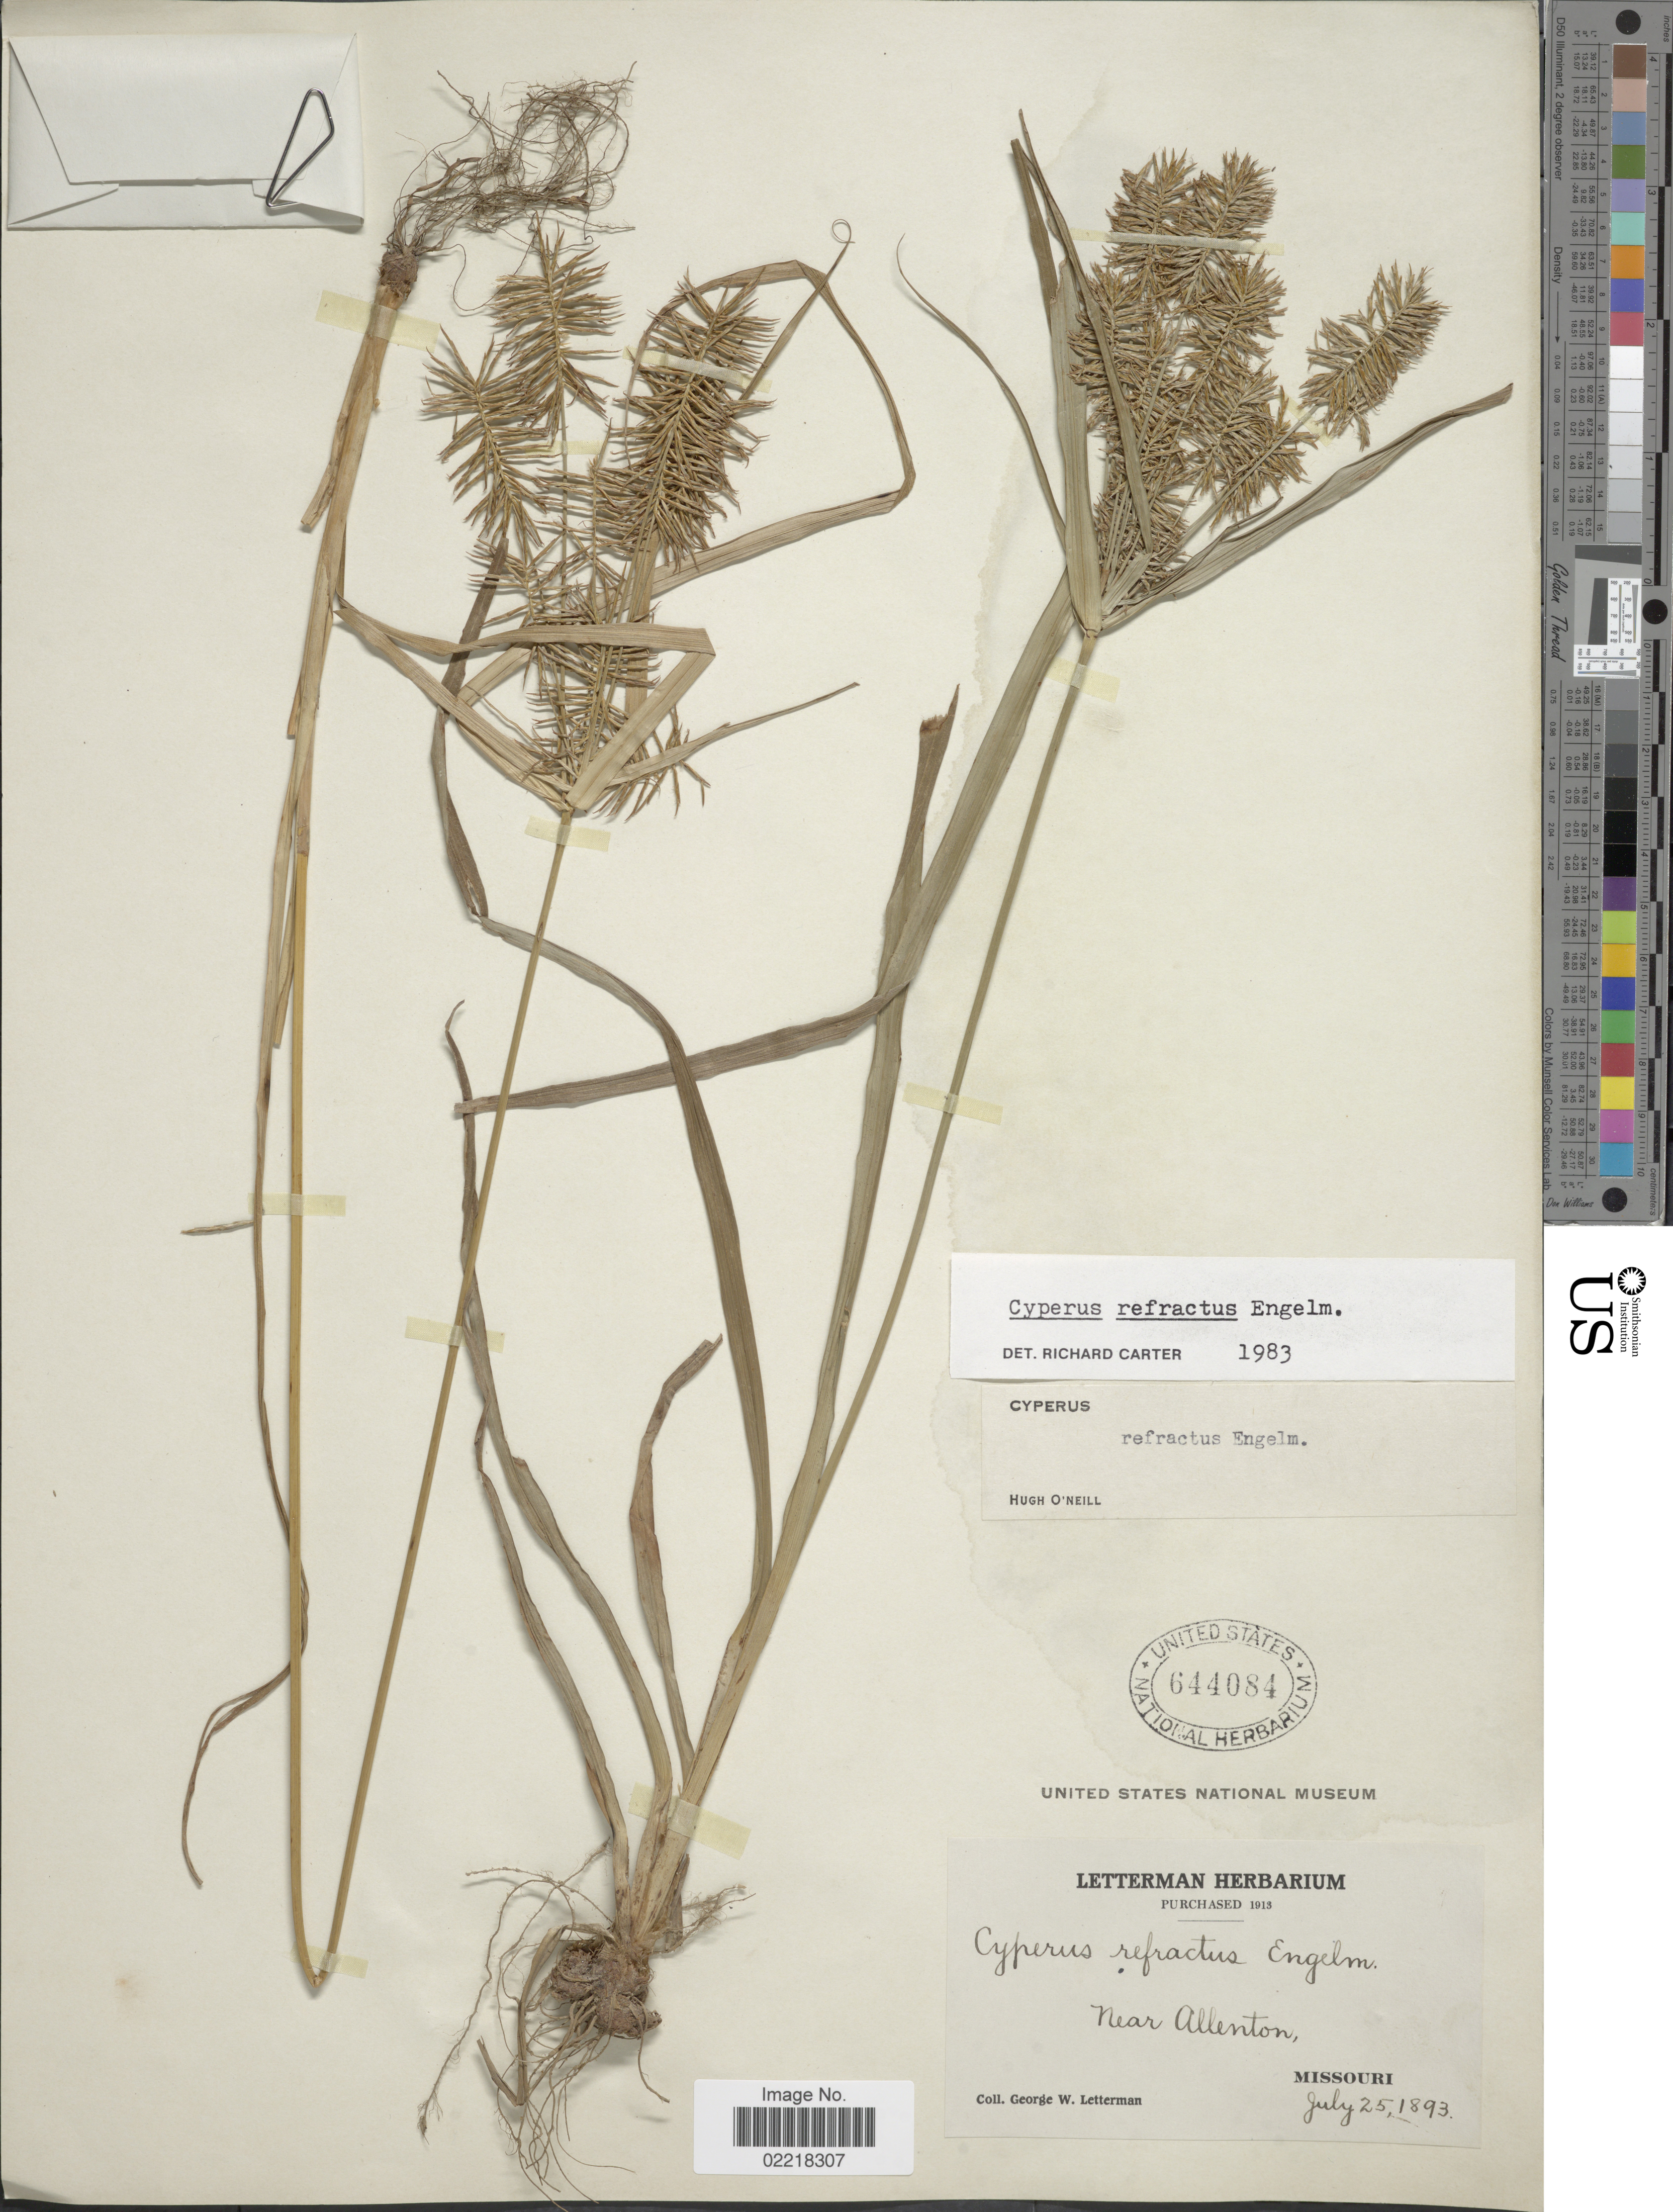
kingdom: Plantae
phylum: Tracheophyta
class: Liliopsida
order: Poales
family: Cyperaceae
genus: Cyperus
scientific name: Cyperus refractus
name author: Engelm. ex Boeckeler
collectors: G. W. Letterman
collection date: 1893-07-25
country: United States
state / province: Missouri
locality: Near Allenton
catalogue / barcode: US 644084